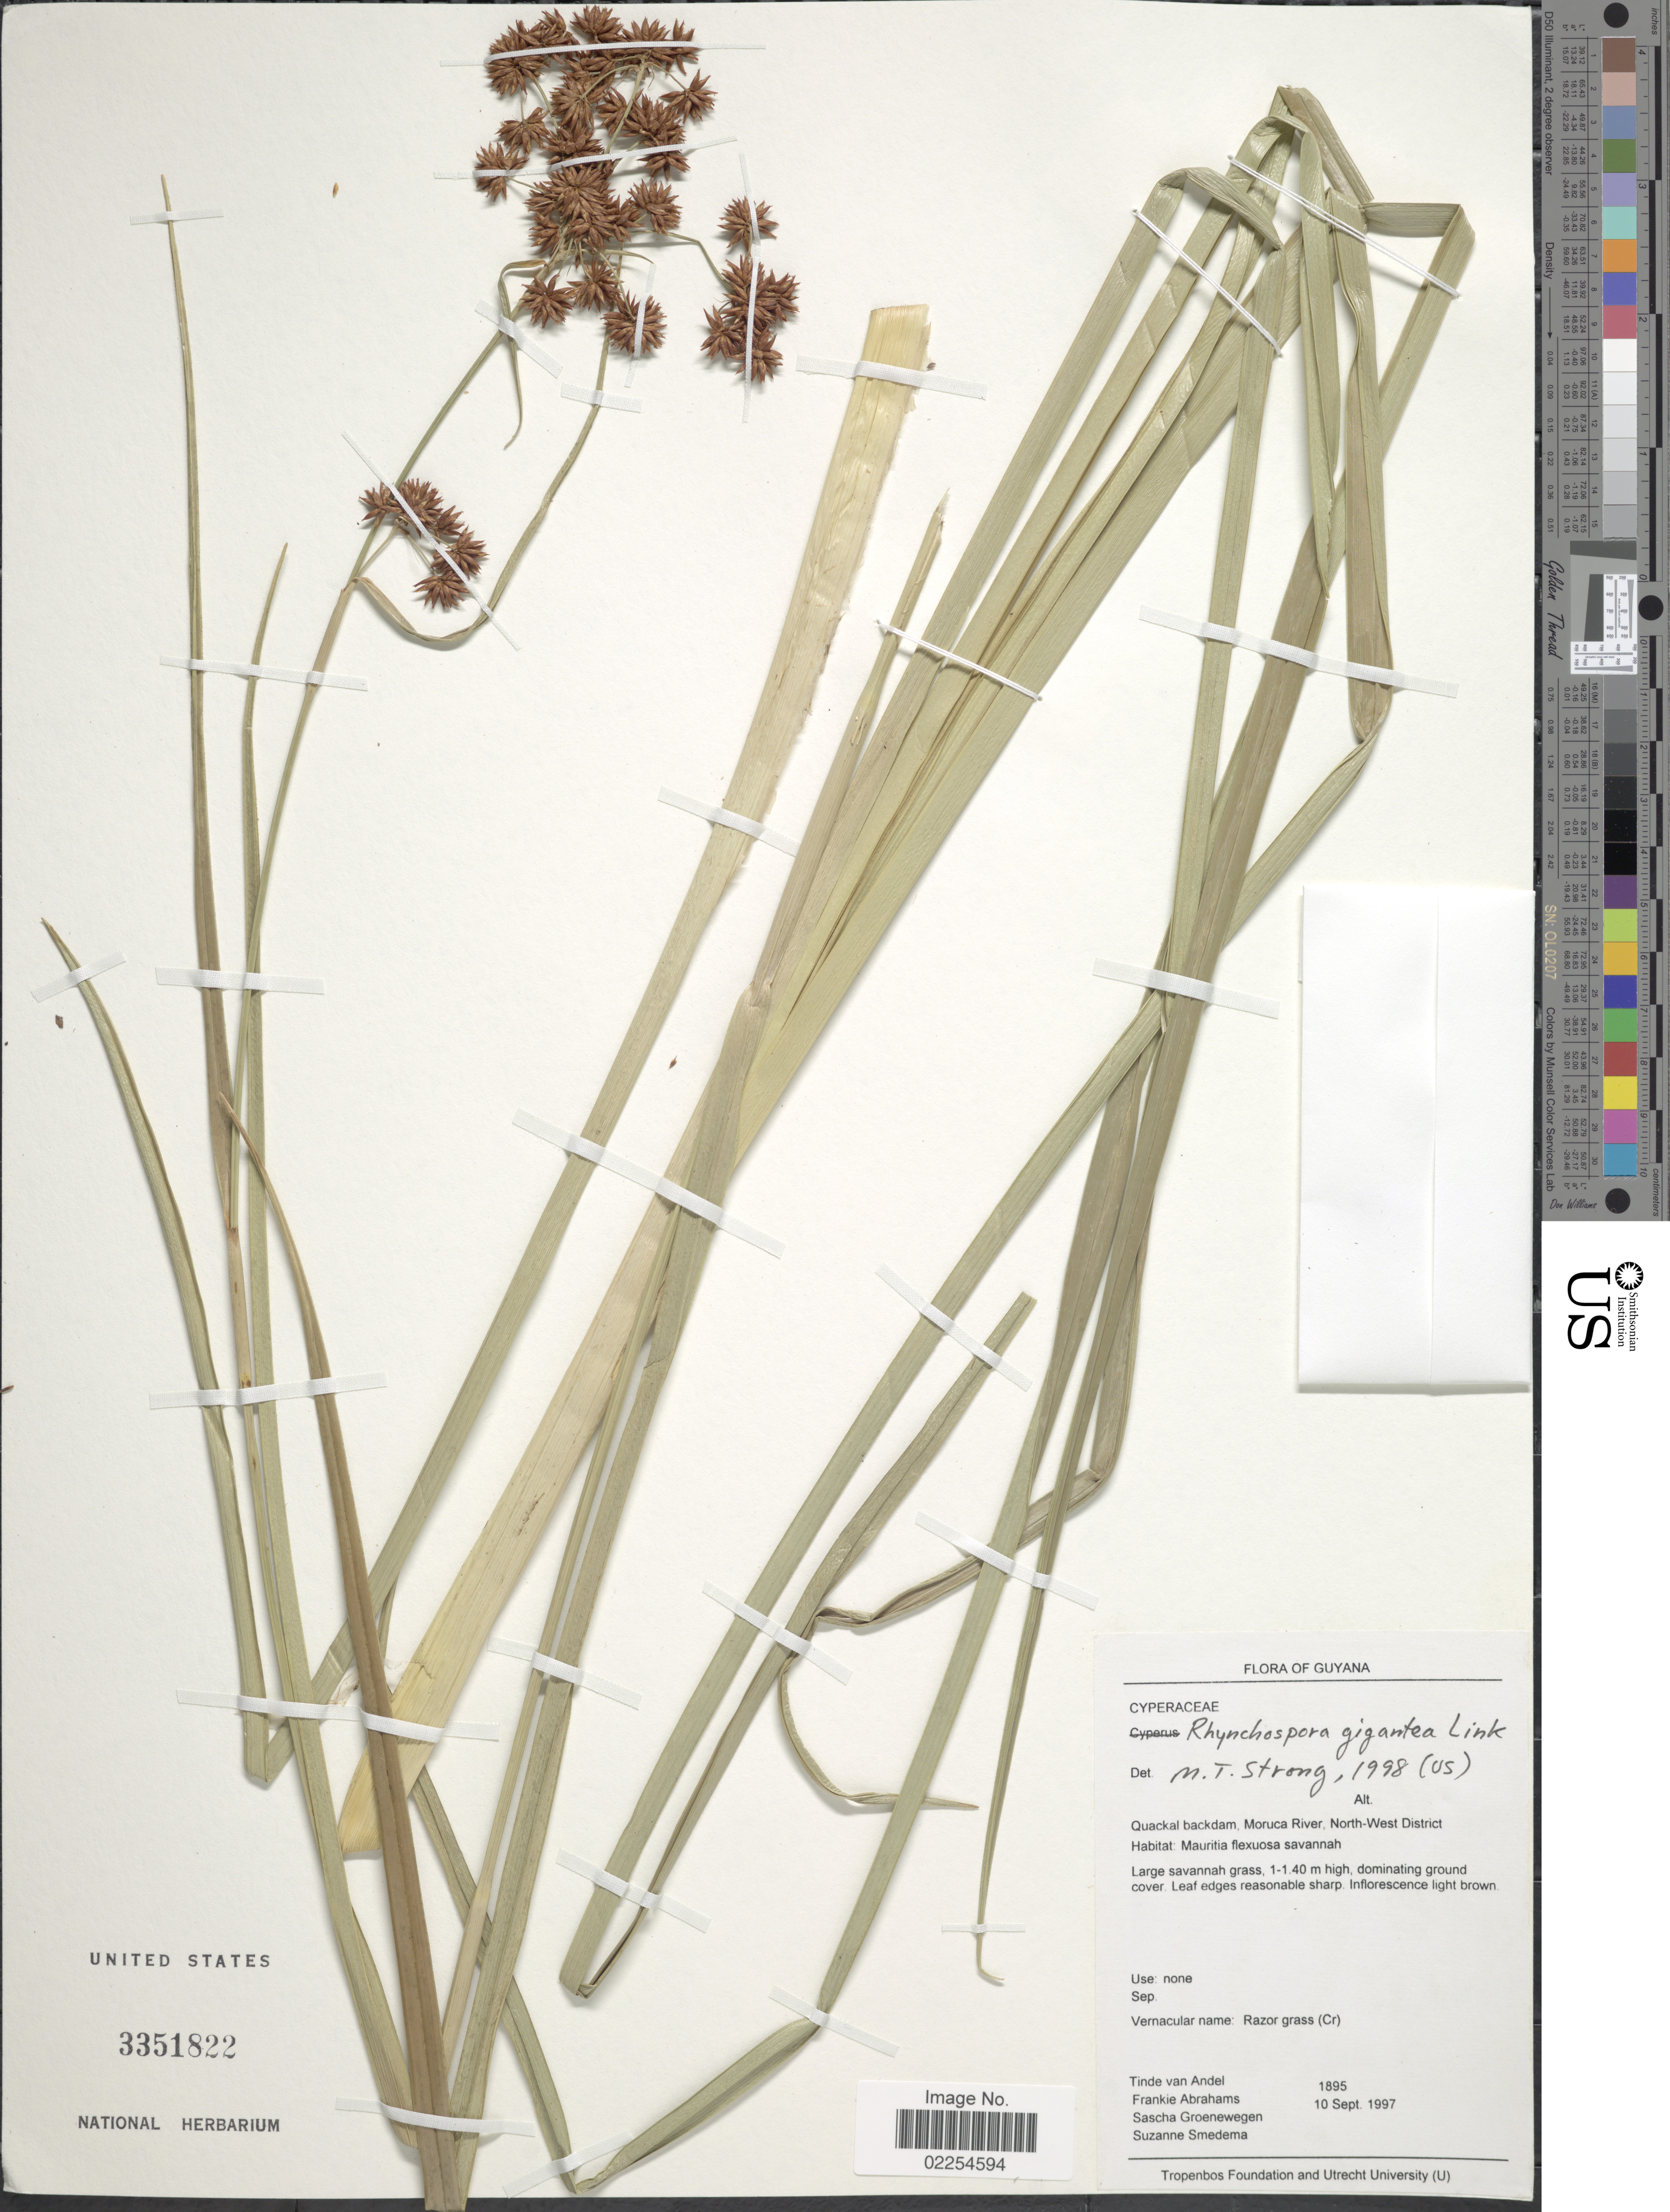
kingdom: Plantae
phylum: Tracheophyta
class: Liliopsida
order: Poales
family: Cyperaceae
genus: Rhynchospora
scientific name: Rhynchospora gigantea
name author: Link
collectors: T. R. van Andel, F. Abrahams, S. Groenewegen & S. Smedema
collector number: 1895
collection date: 1997-09-10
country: Guyana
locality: Quackal bacdkdam, Moruca River, North-West District, Mauritia flexuosa savannah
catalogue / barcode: US 3351822